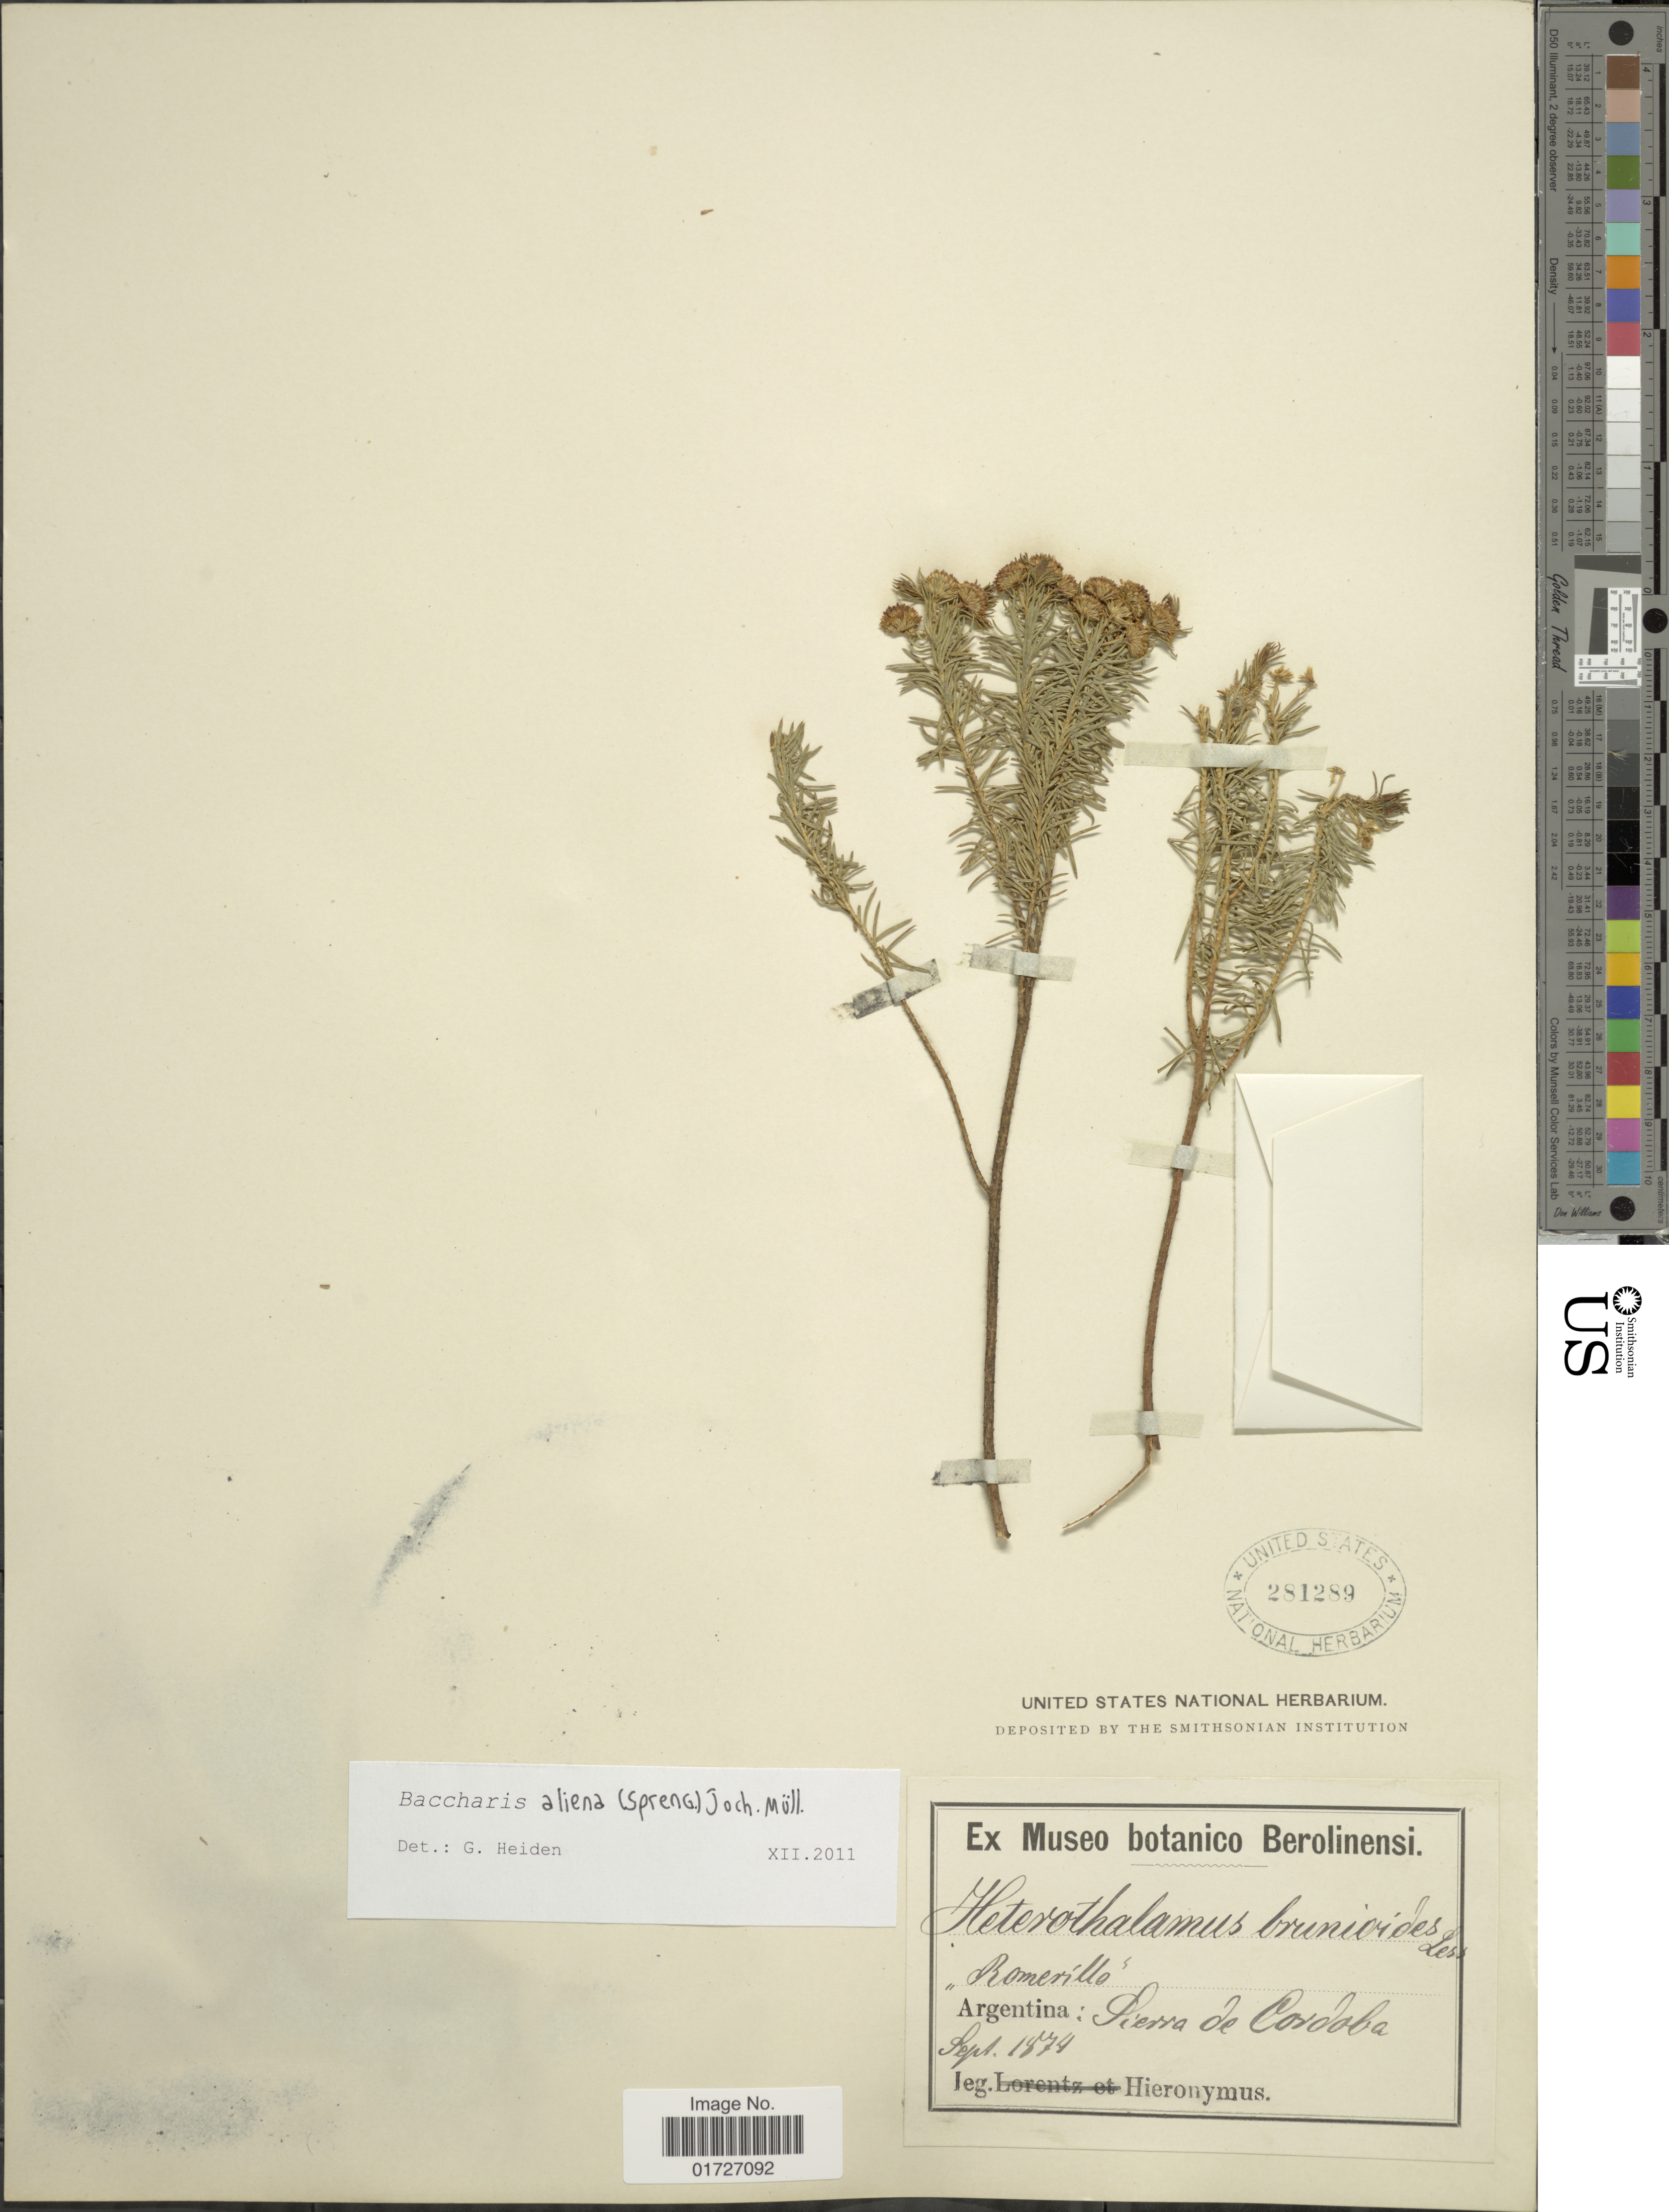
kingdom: Plantae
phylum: Tracheophyta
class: Magnoliopsida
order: Asterales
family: Asteraceae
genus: Baccharis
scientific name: Baccharis aliena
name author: (Spreng.) Joch. Müll.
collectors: G. H. Hieronymus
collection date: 1874-09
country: Argentina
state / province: Cordoba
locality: Sierra de Cordoba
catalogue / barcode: US 281289